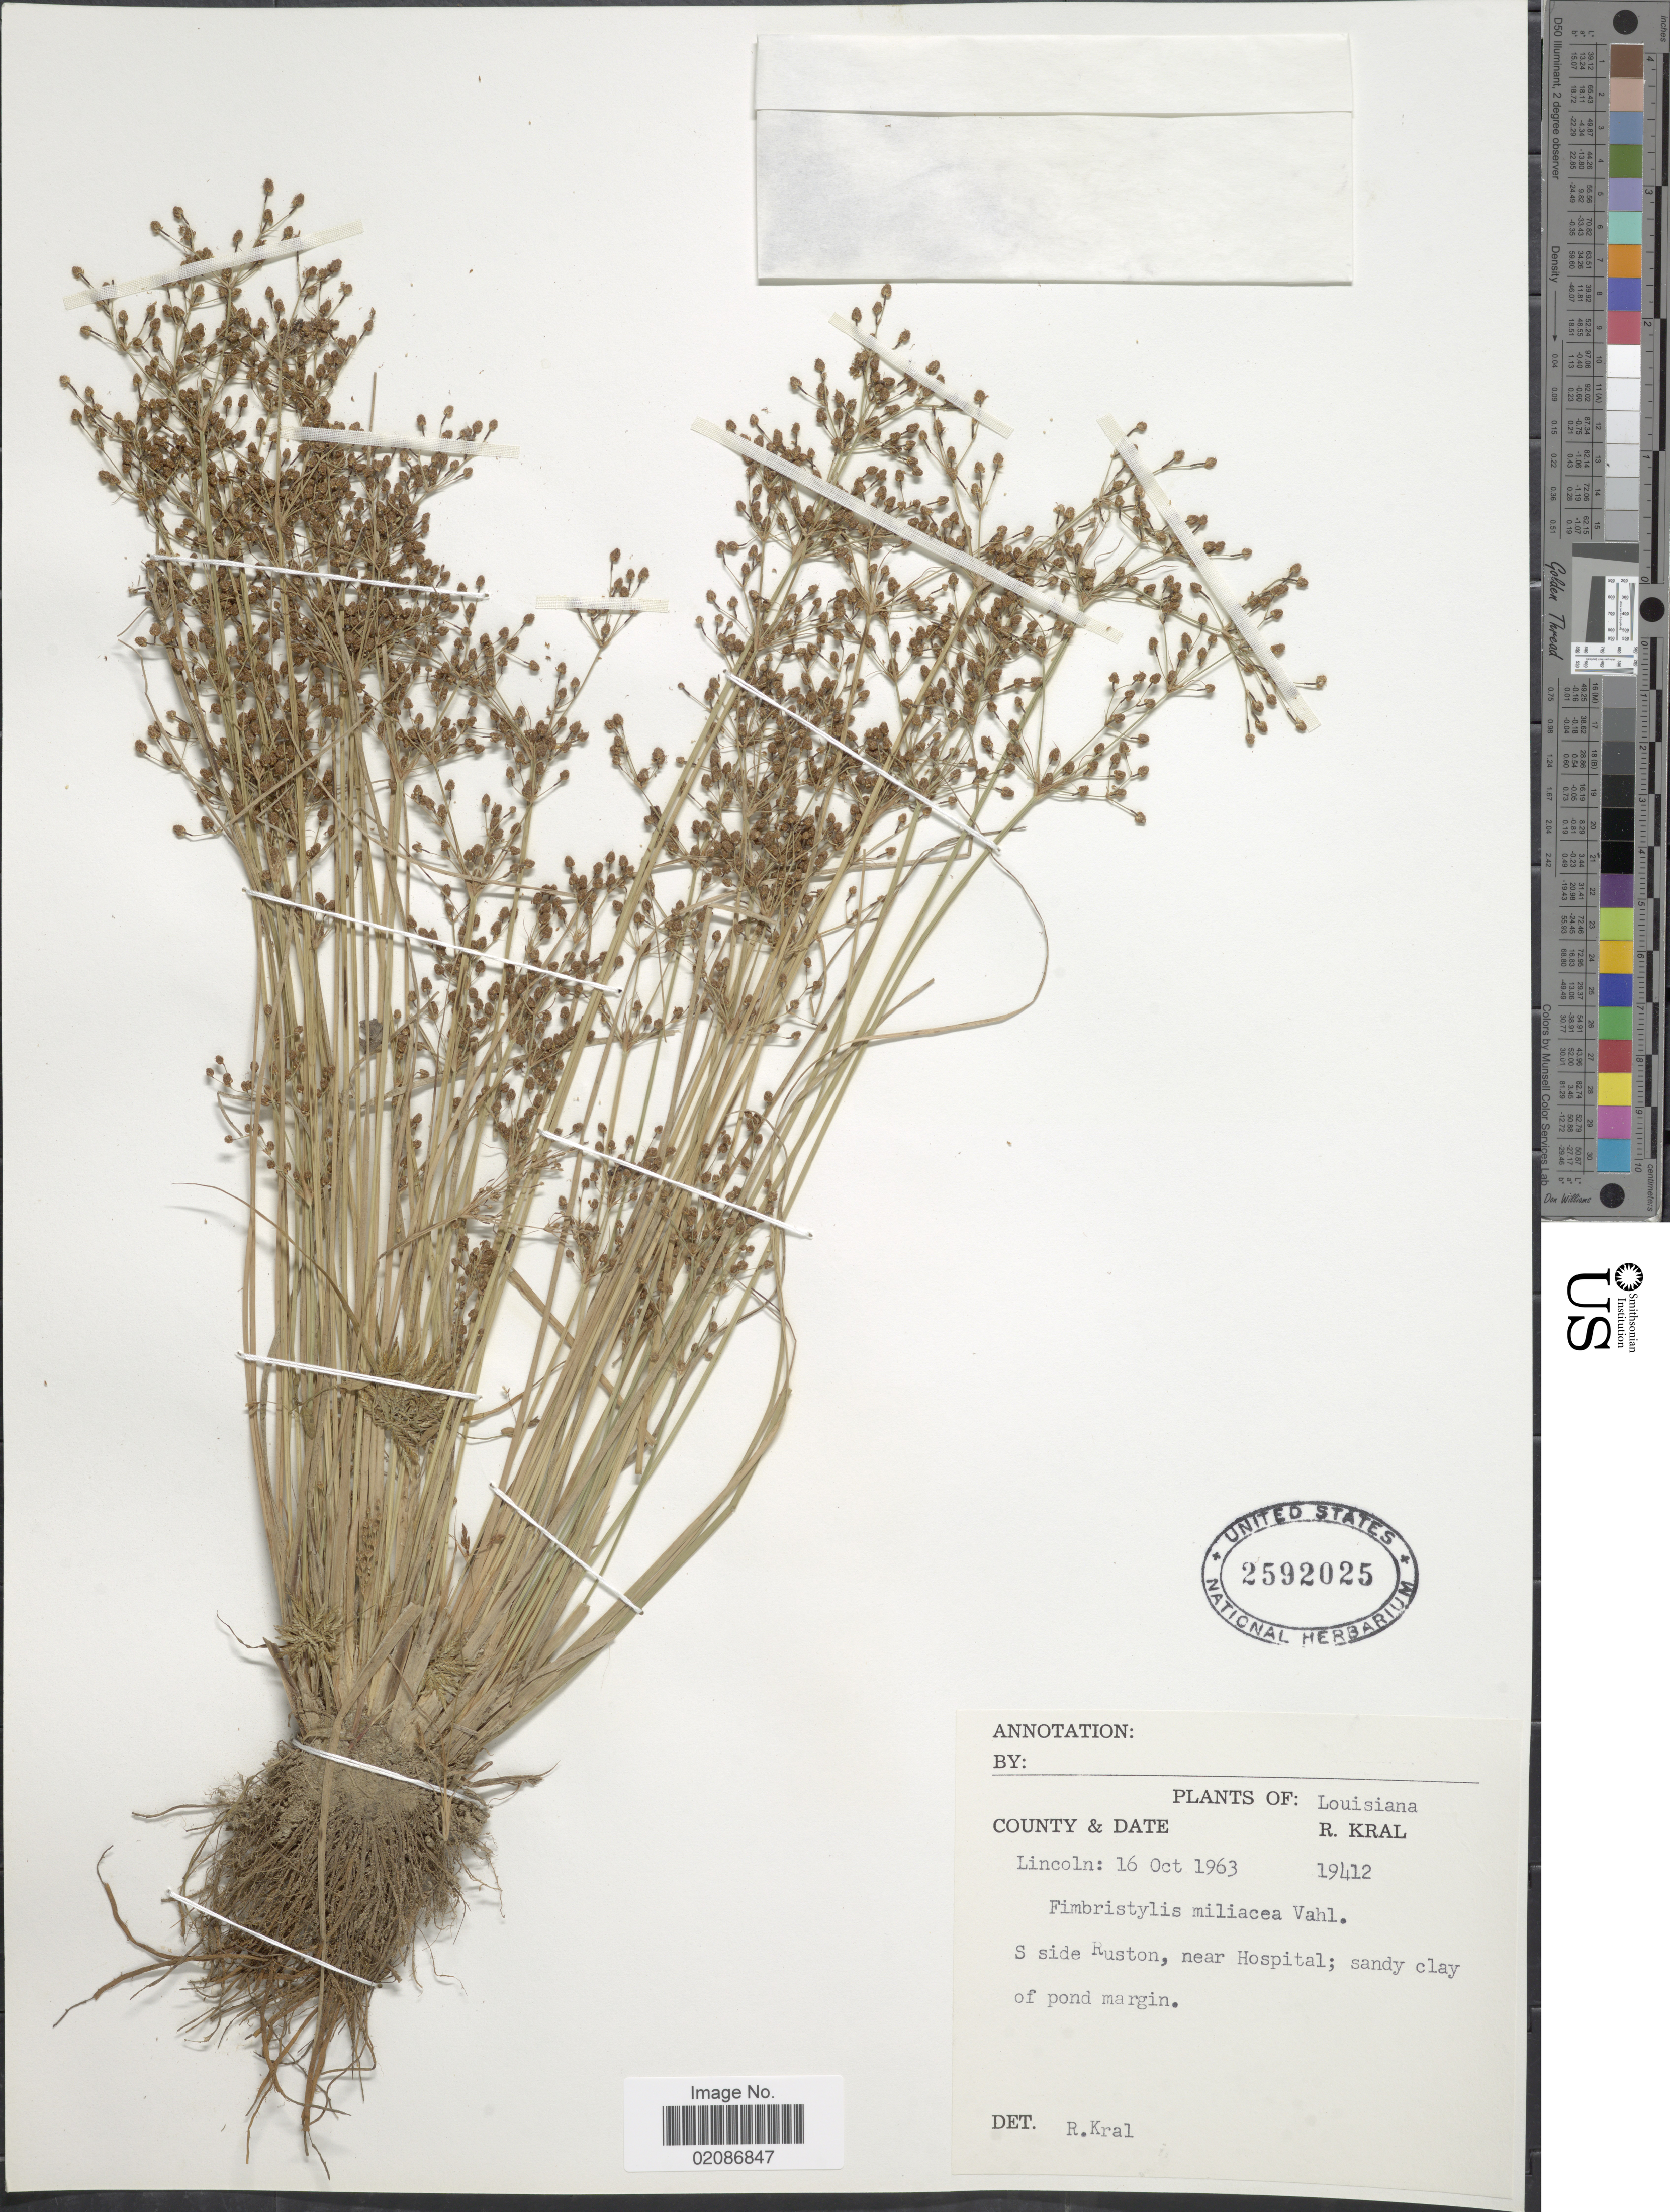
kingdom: Plantae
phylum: Tracheophyta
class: Liliopsida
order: Poales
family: Cyperaceae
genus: Fimbristylis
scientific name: Fimbristylis littoralis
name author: Gaudich.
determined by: Strong, M. T., (US), Smithsonian Institution - National Museum of Natural History (UNITED STATES)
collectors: R. Kral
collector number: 19412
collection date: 1963-10-16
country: United States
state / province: Louisiana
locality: County Lincoln, S side Ruston, near Hospital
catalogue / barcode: US 2592025